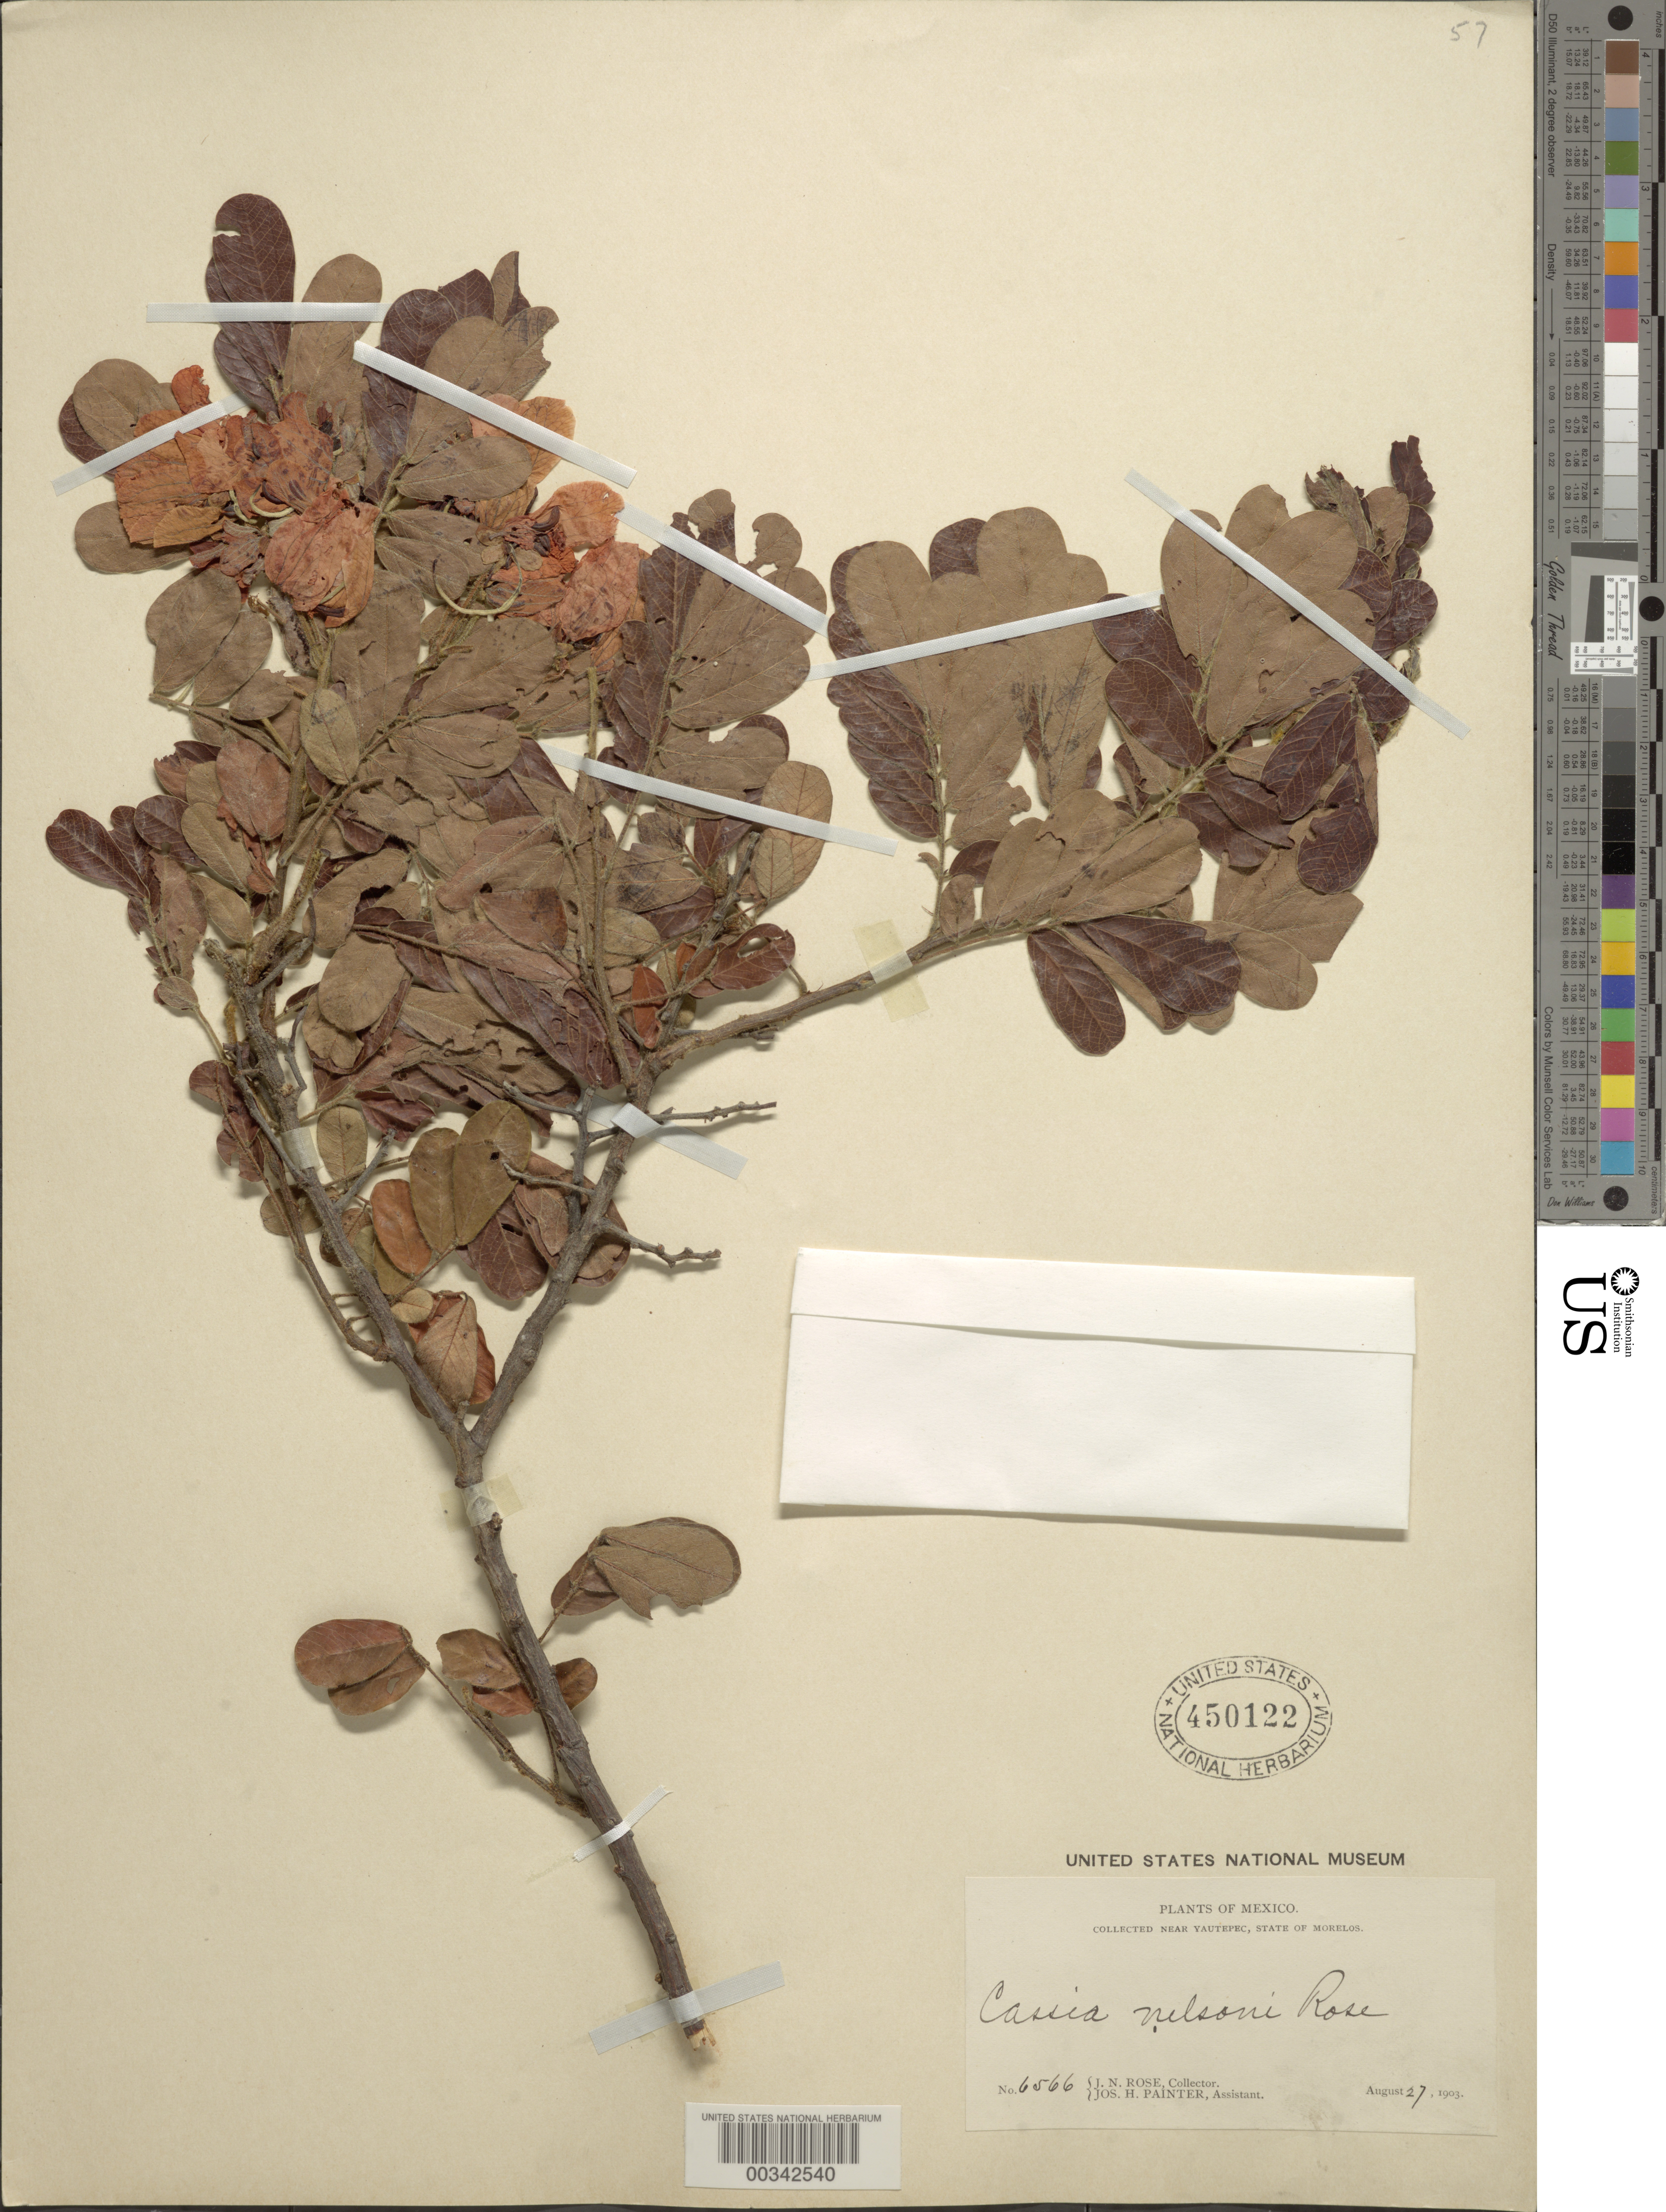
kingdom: Plantae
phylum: Tracheophyta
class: Magnoliopsida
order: Fabales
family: Fabaceae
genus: Senna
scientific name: Senna skinneri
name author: (Benth.) H.S. Irwin & Barneby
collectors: J. N. Rose & J. H. Painter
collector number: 6566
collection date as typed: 27 Aug 1903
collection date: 1903-08-27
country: Mexico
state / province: Morelos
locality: Near yautepec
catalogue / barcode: US 450122